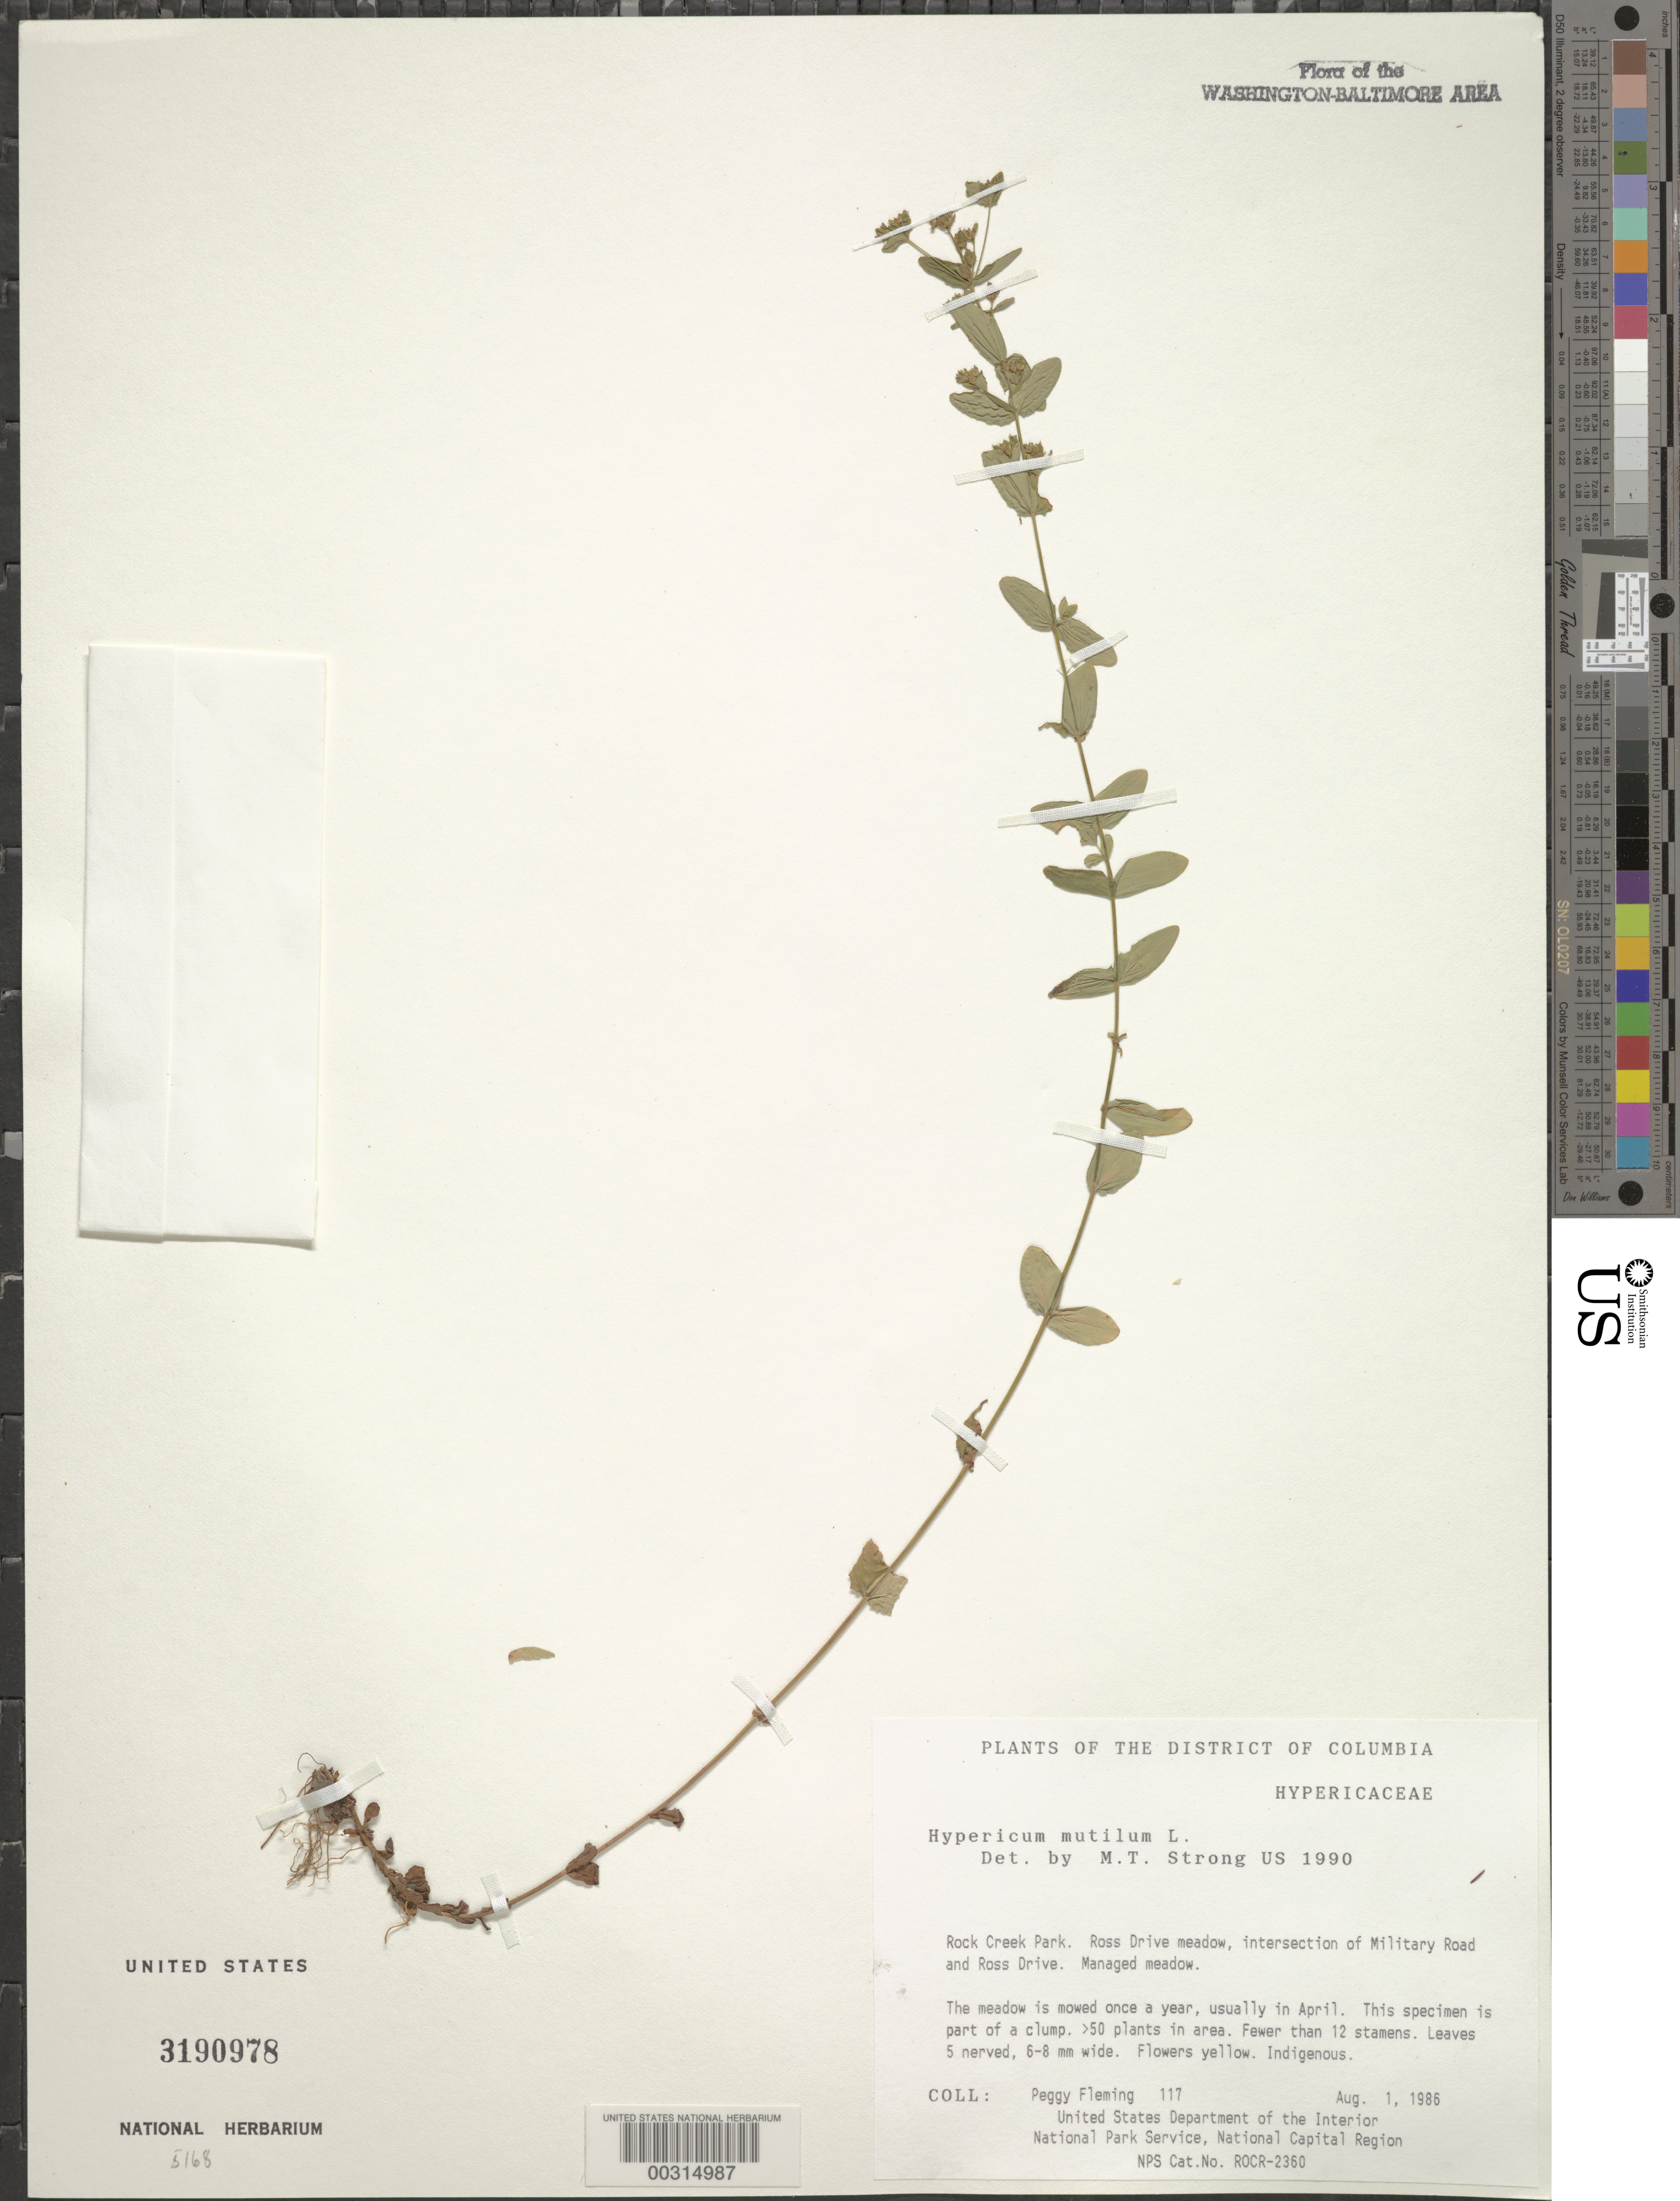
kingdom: Plantae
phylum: Tracheophyta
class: Magnoliopsida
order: Malpighiales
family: Hypericaceae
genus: Hypericum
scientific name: Hypericum mutilum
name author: L.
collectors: P. Fleming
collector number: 117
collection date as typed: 01 Aug 1986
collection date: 1986-08-01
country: United States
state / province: District of Columbia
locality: Rock Creek Park, Ross Drive meadow, intersection of Military Road and Ross Drive Rock Creek Park & vicinity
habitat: Managed meadow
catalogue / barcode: US 3190978